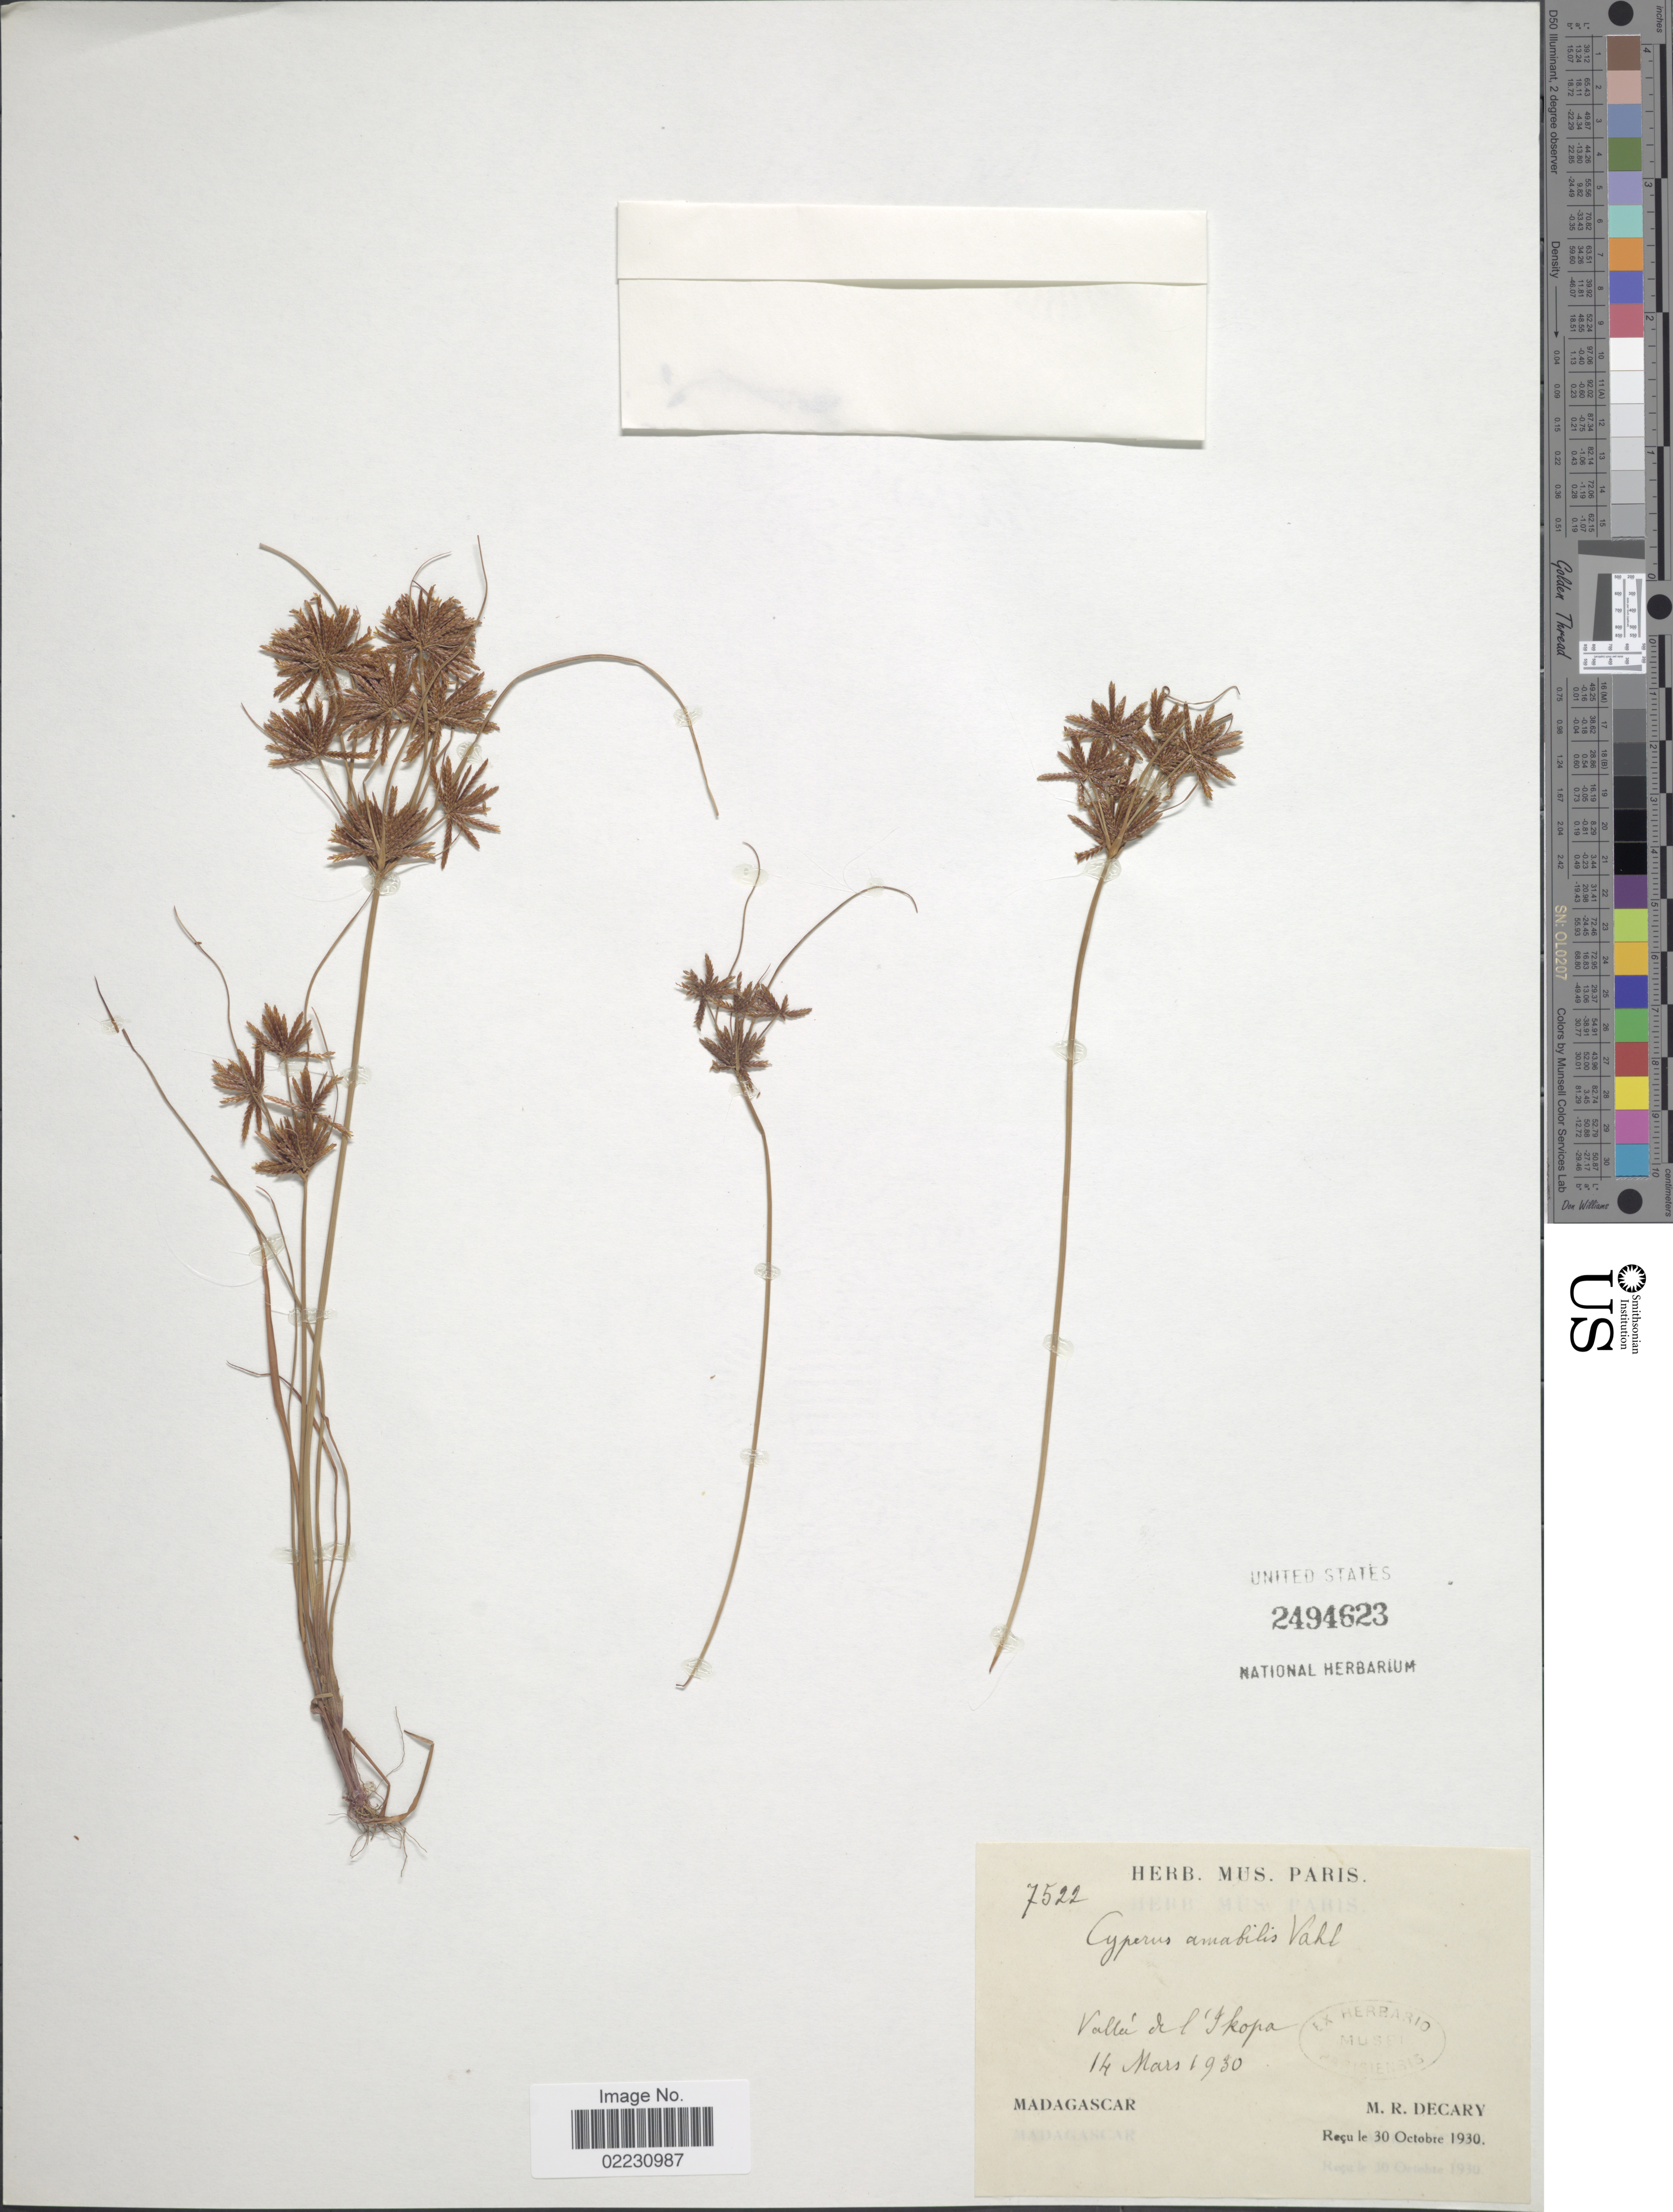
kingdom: Plantae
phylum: Tracheophyta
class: Liliopsida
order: Poales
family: Cyperaceae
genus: Cyperus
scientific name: Cyperus amabilis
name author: Vahl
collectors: R. Decary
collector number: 7522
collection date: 1930-03-14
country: Madagascar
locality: Vallee de l'kopa.Madagascar.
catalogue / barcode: US 2494623